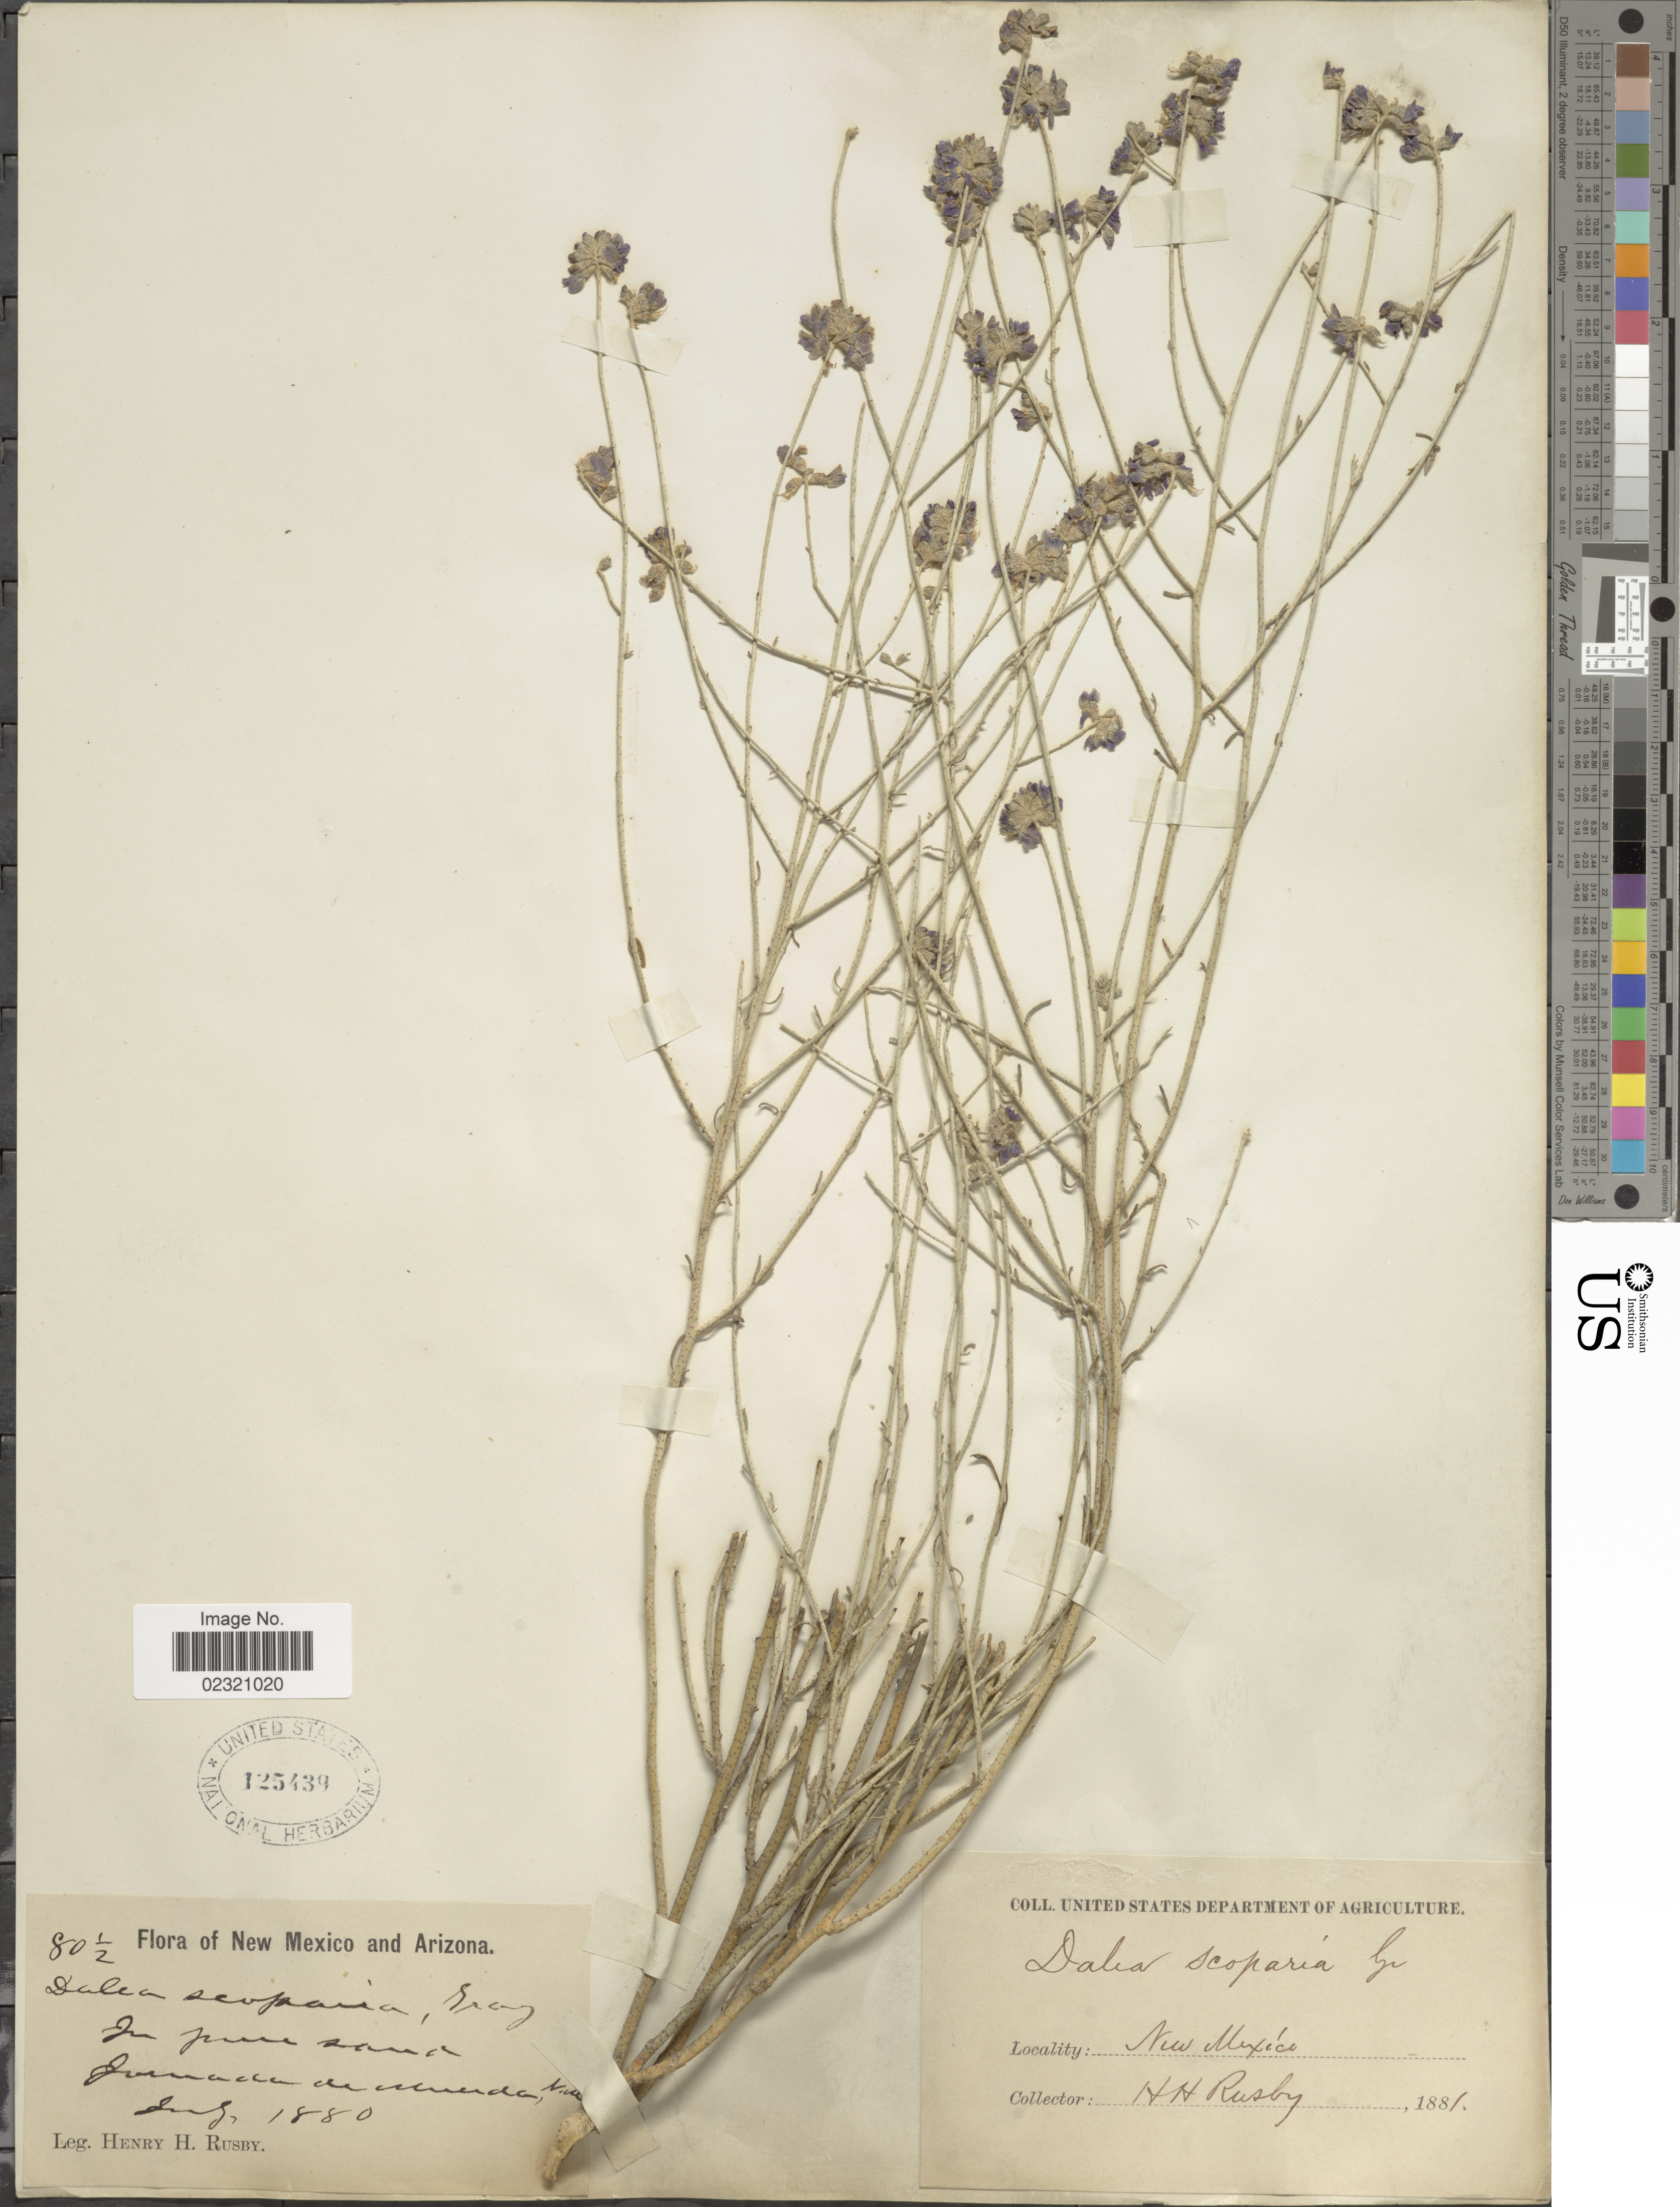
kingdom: Plantae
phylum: Tracheophyta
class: Magnoliopsida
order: Fabales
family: Fabaceae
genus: Psorothamnus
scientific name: Psorothamnus scoparius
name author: (A. Gray) Rydb.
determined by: Strong, M. T., (US), Smithsonian Institution - National Museum of Natural History (UNITED STATES)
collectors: H. H. Rusby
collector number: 80 1/2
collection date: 1880-08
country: United States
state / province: New Mexico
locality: In pure sand, Jornada de Muerto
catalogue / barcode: US 125439